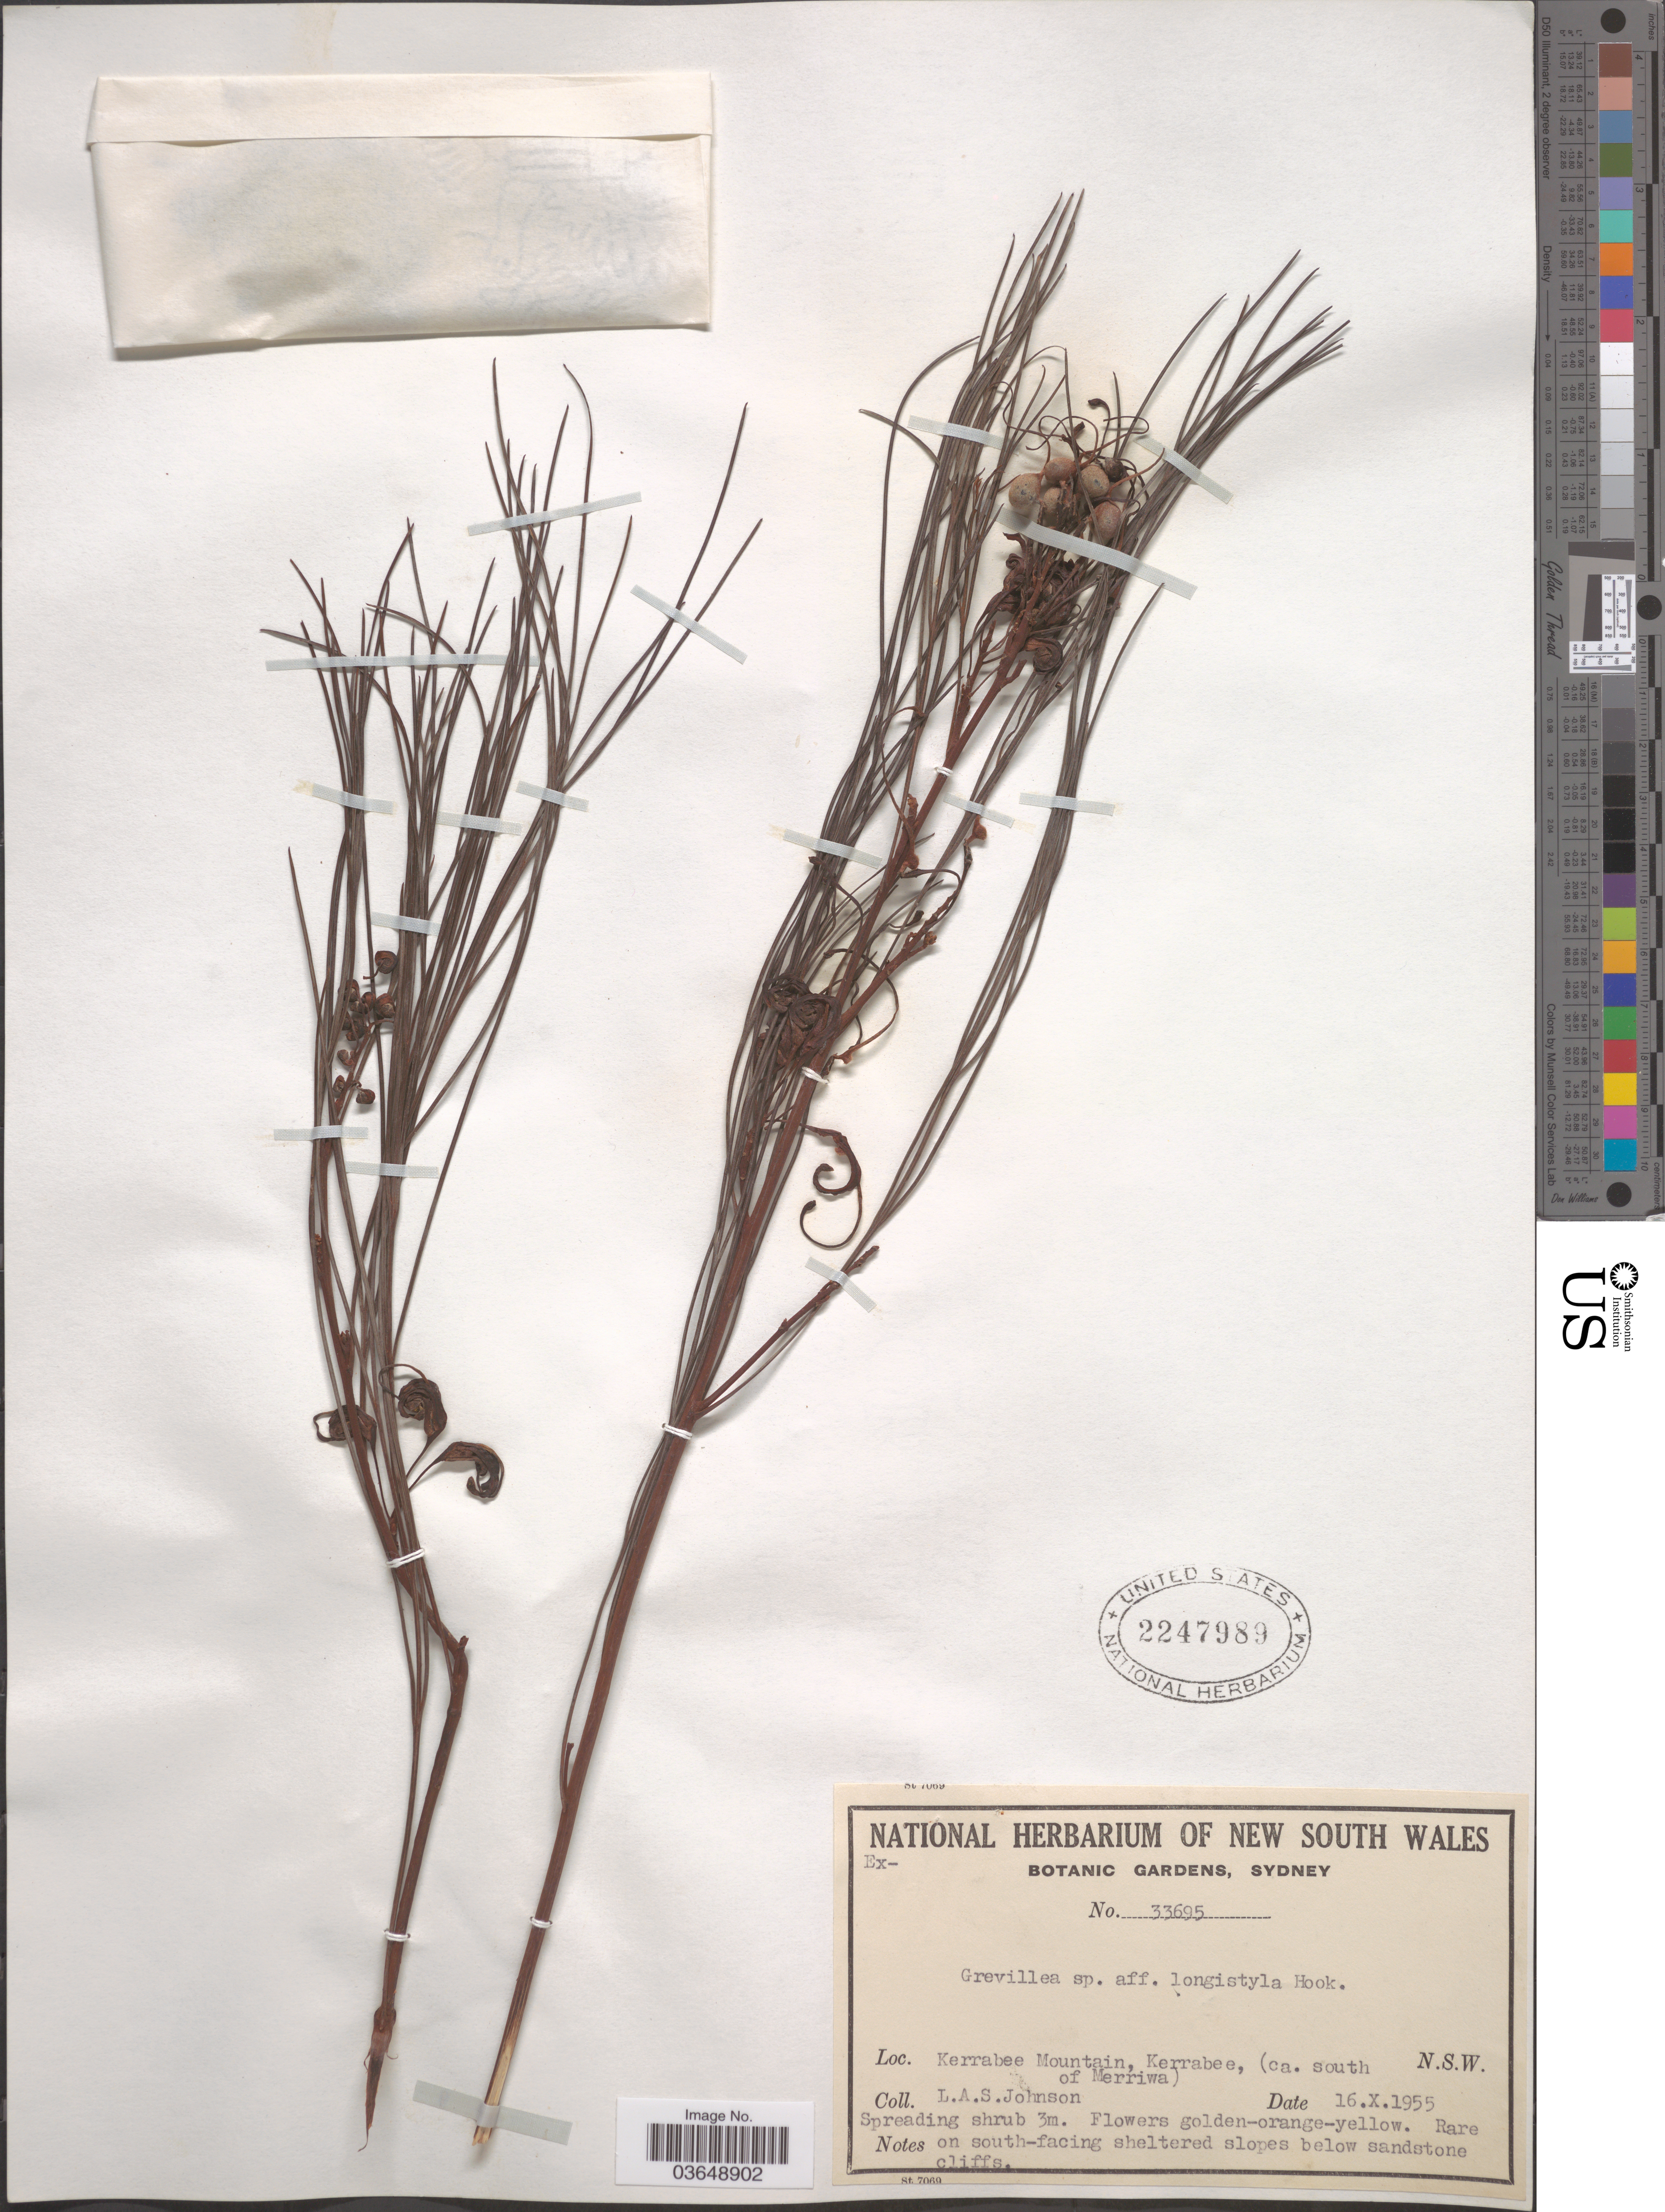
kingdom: Plantae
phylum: Tracheophyta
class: Magnoliopsida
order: Proteales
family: Proteaceae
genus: Grevillea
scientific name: Grevillea longistyla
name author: Hook.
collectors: L. A. S. Johnson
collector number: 33695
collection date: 1955-10-16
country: Australia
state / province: New South Wales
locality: Kerrabee Mountain, Kerrabee, (ca. south of Merriwa)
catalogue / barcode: US 2247989